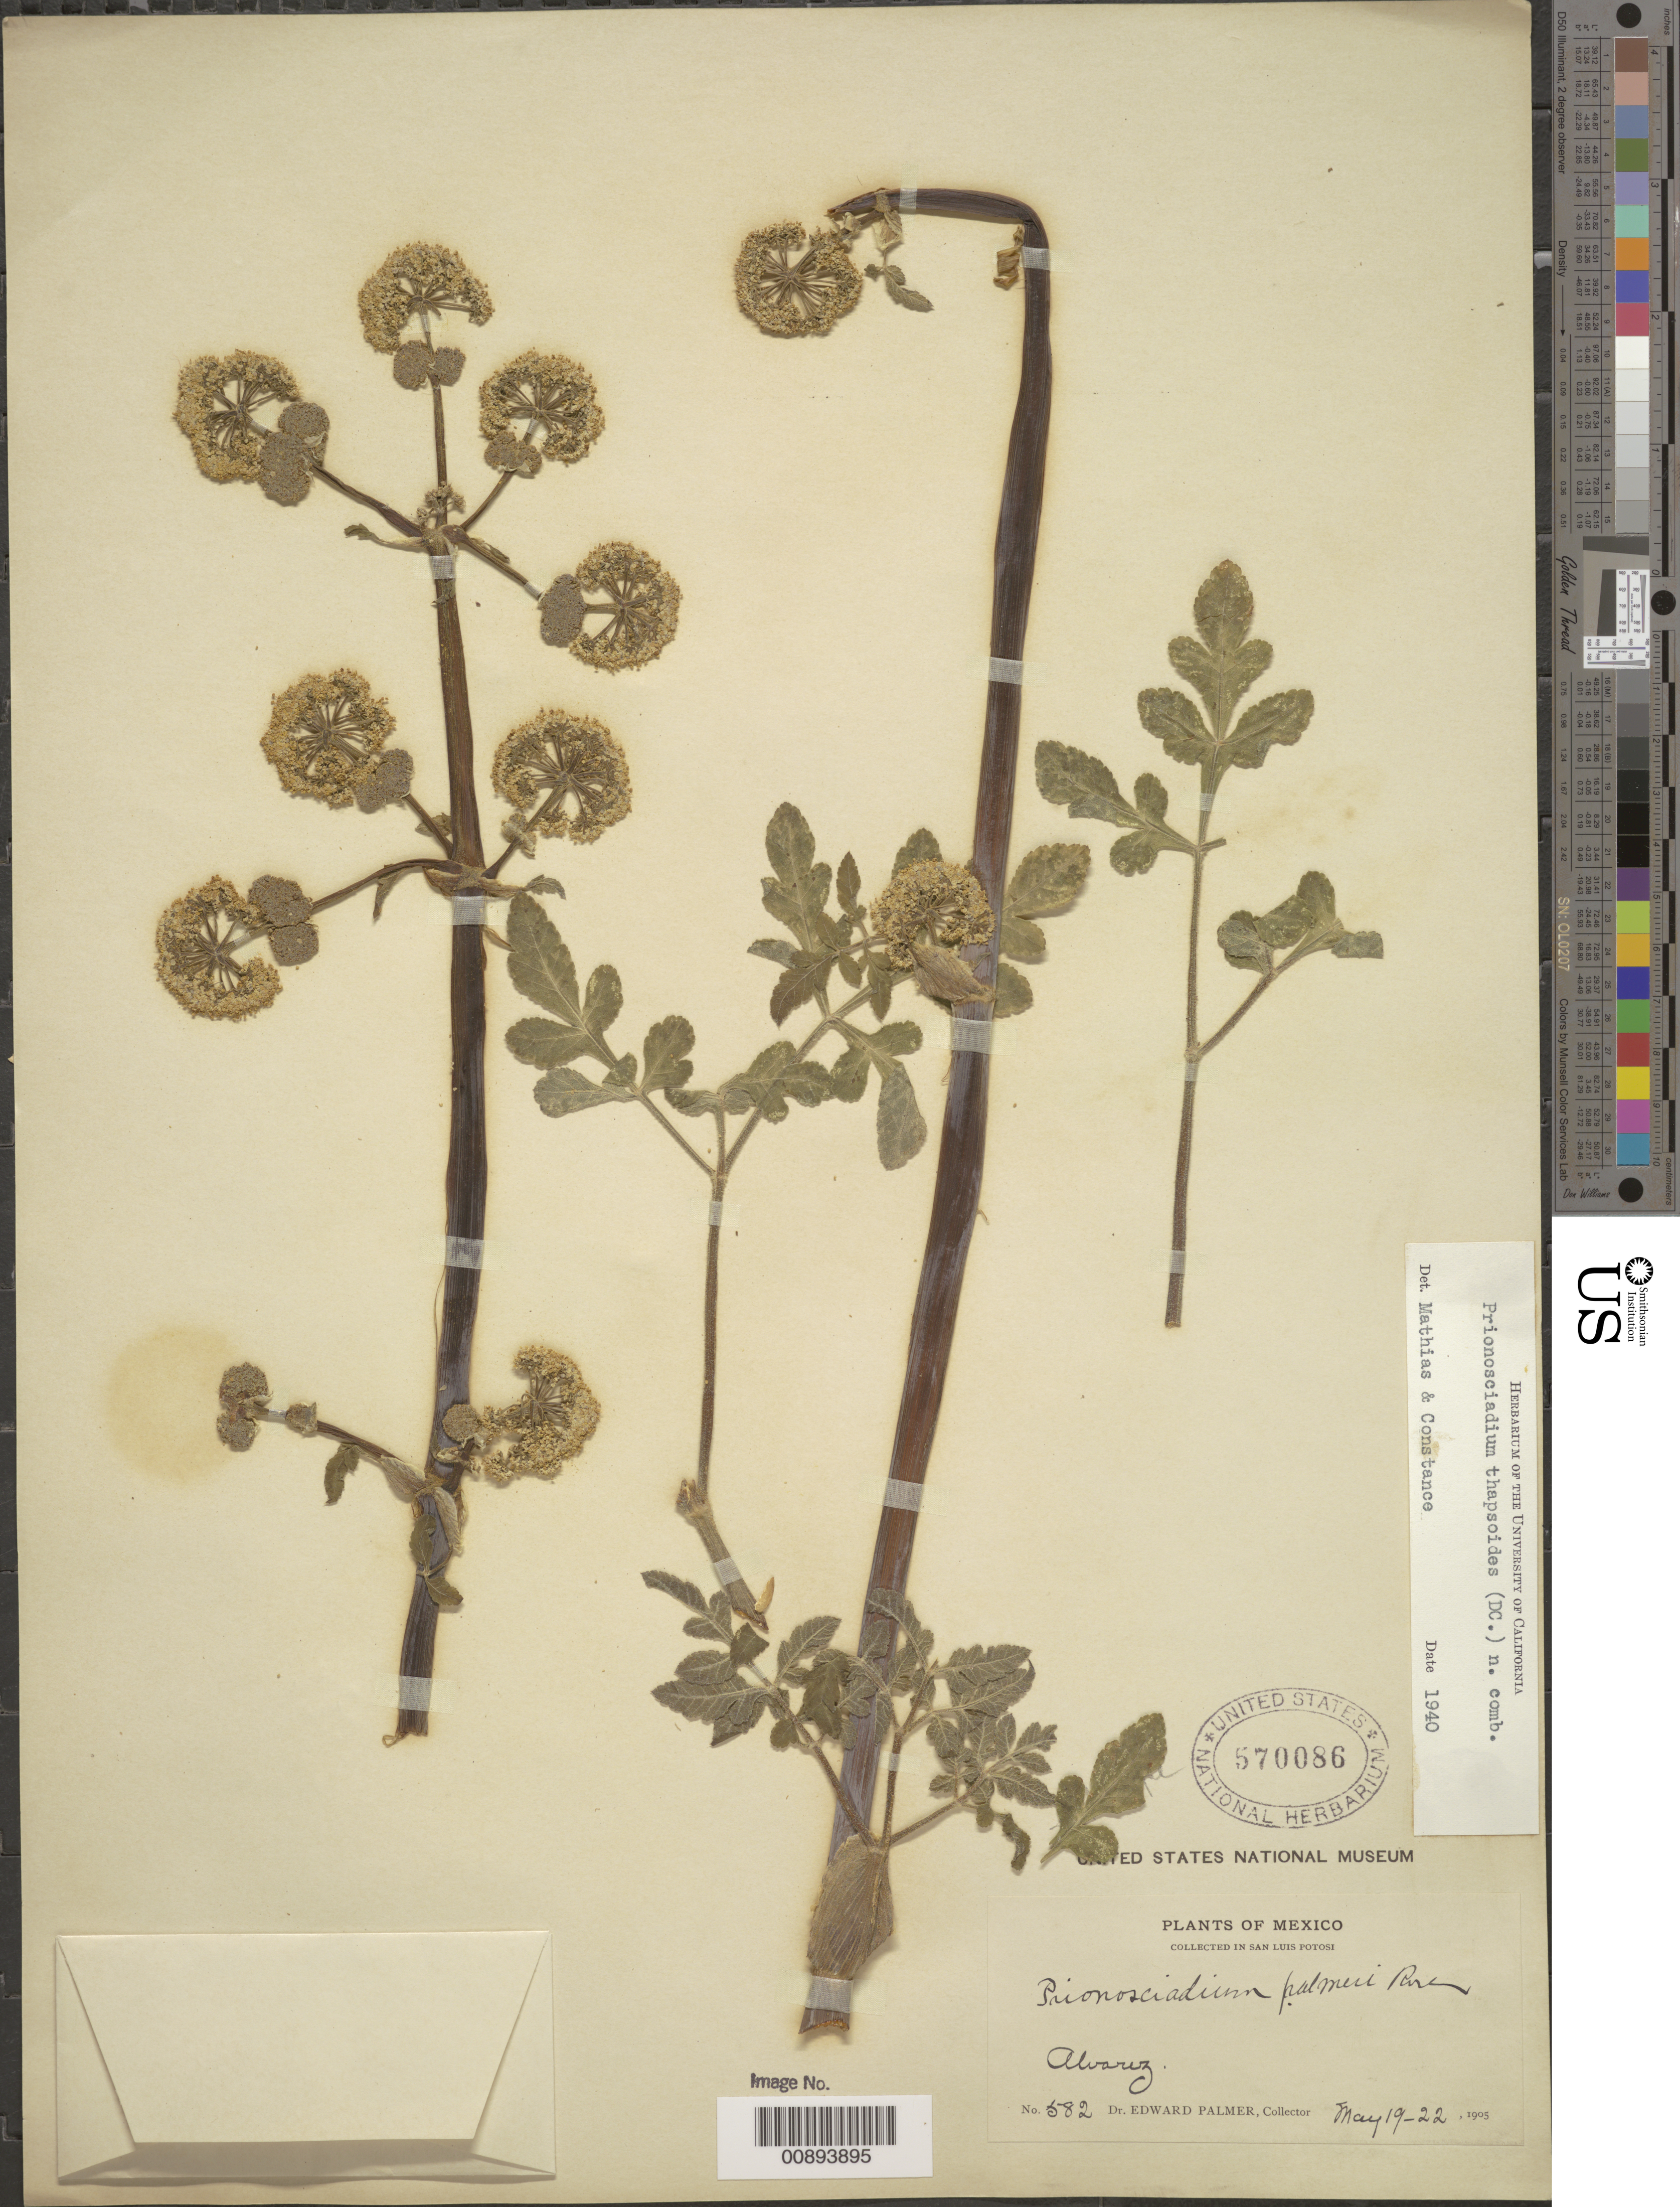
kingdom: Plantae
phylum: Tracheophyta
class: Magnoliopsida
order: Apiales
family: Apiaceae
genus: Prionosciadium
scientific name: Prionosciadium thapsoides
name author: (DC.)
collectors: E. Palmer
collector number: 582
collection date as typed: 19 May 1905 to 22 May 1905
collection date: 1905-05-19/1905-05-22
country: Mexico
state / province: San Luis Potosí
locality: Alvarez, San Luis Potosí.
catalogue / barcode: US 570086